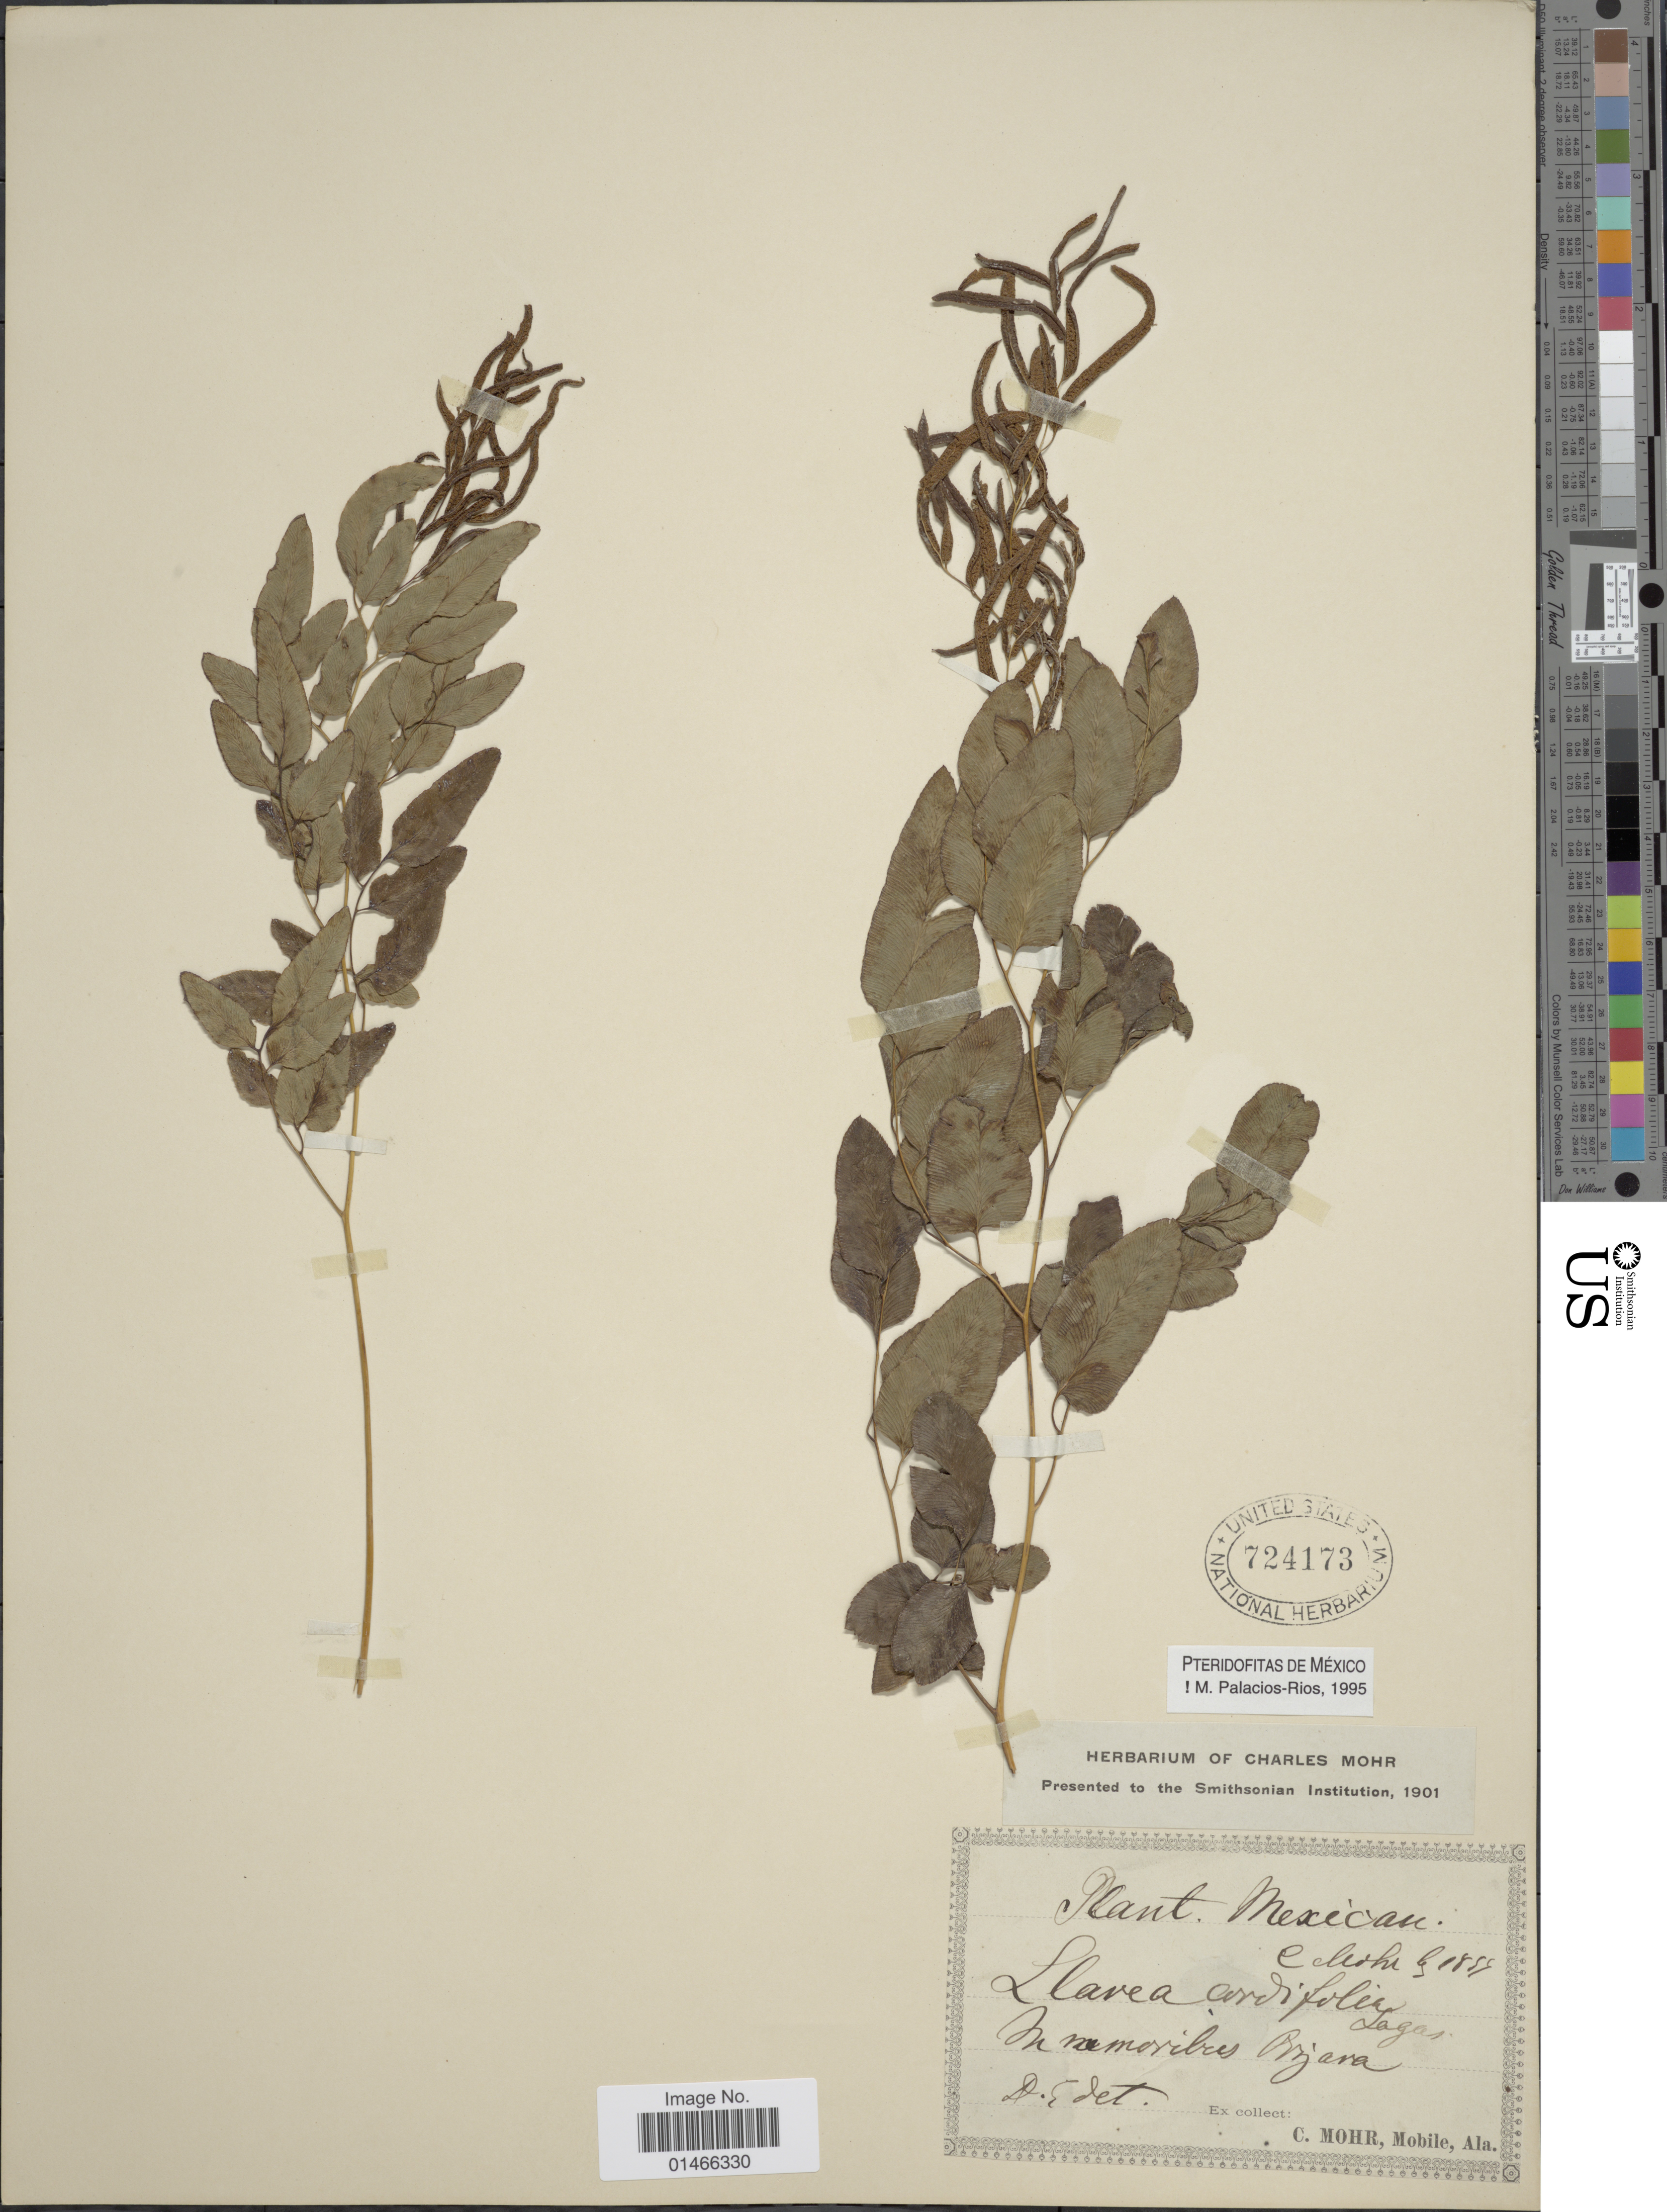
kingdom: Plantae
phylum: Tracheophyta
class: Polypodiopsida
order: Polypodiales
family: Pteridaceae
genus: Llavea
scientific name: Llavea cordifolia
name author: Lag.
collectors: C. T. Mohr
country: Mexico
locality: Mexican. In nemoribus Orizava.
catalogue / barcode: US 724173